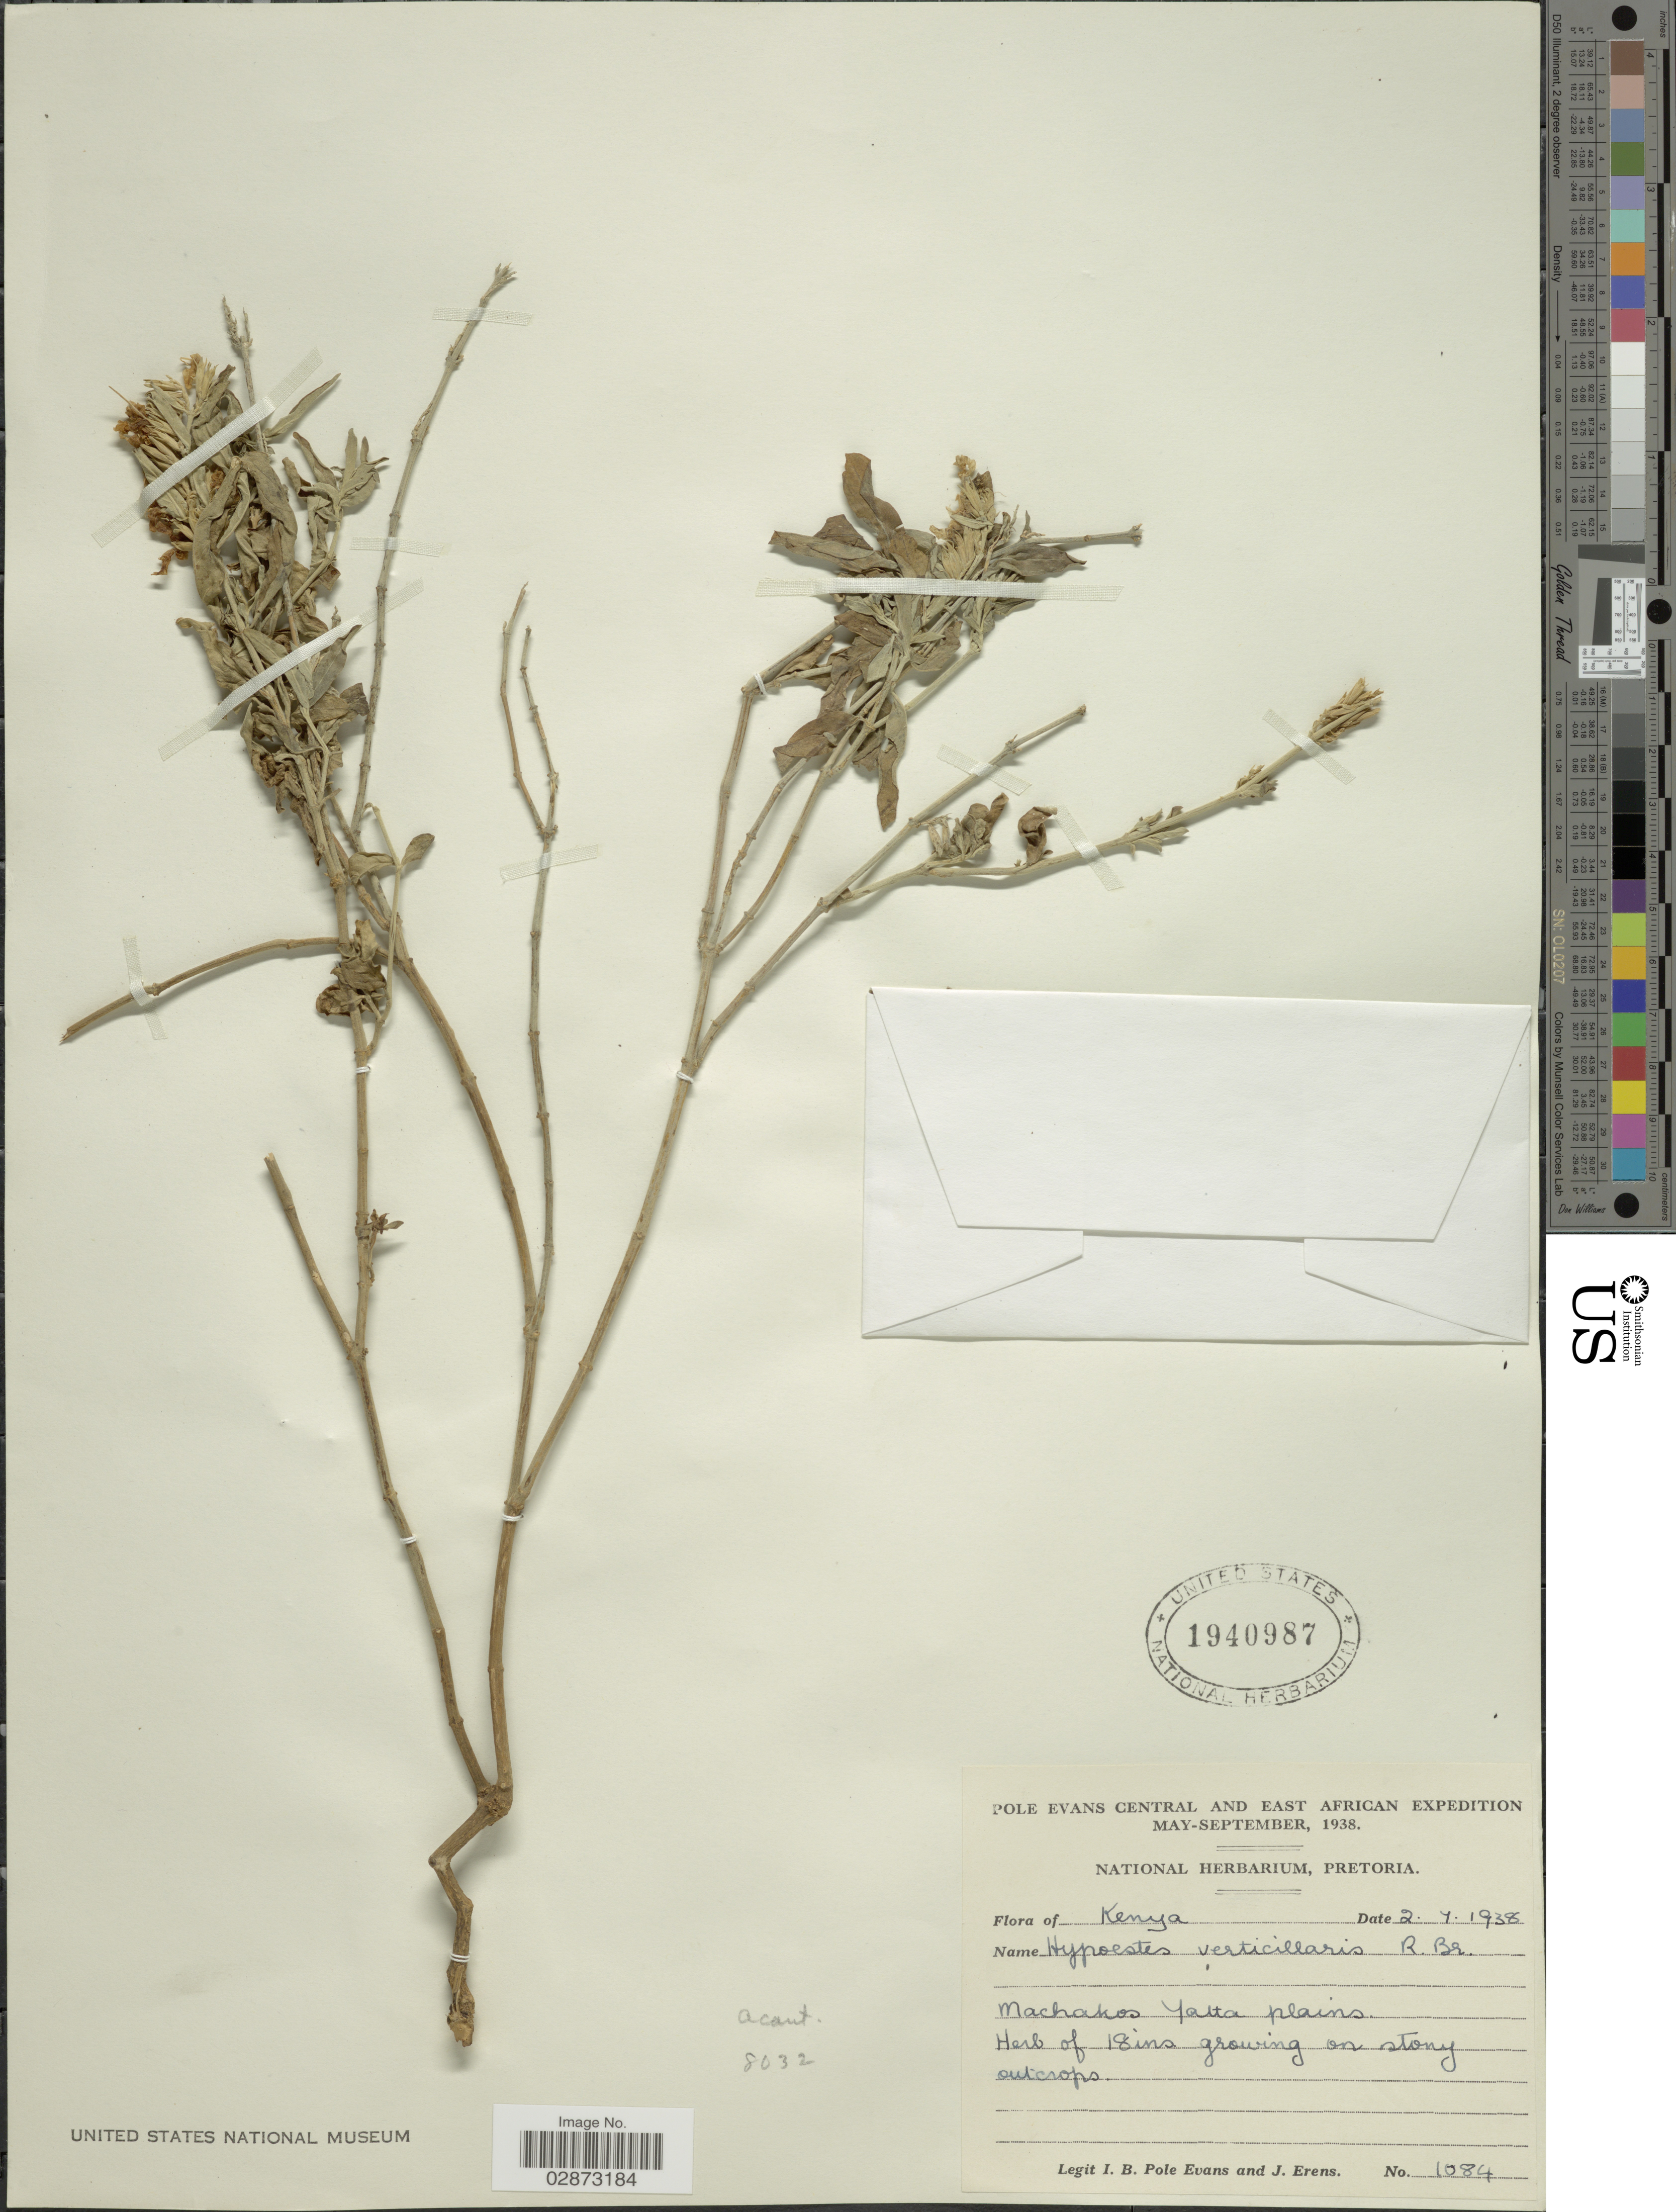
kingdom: Plantae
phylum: Tracheophyta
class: Magnoliopsida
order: Lamiales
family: Acanthaceae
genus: Hypoestes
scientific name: Hypoestes verticillaris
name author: (L. f.) Sol.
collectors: I. B. Pole-Evans & J. Erens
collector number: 1084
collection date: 1938-07-02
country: Kenya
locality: Machakos Yalta plains.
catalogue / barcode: US 1940987